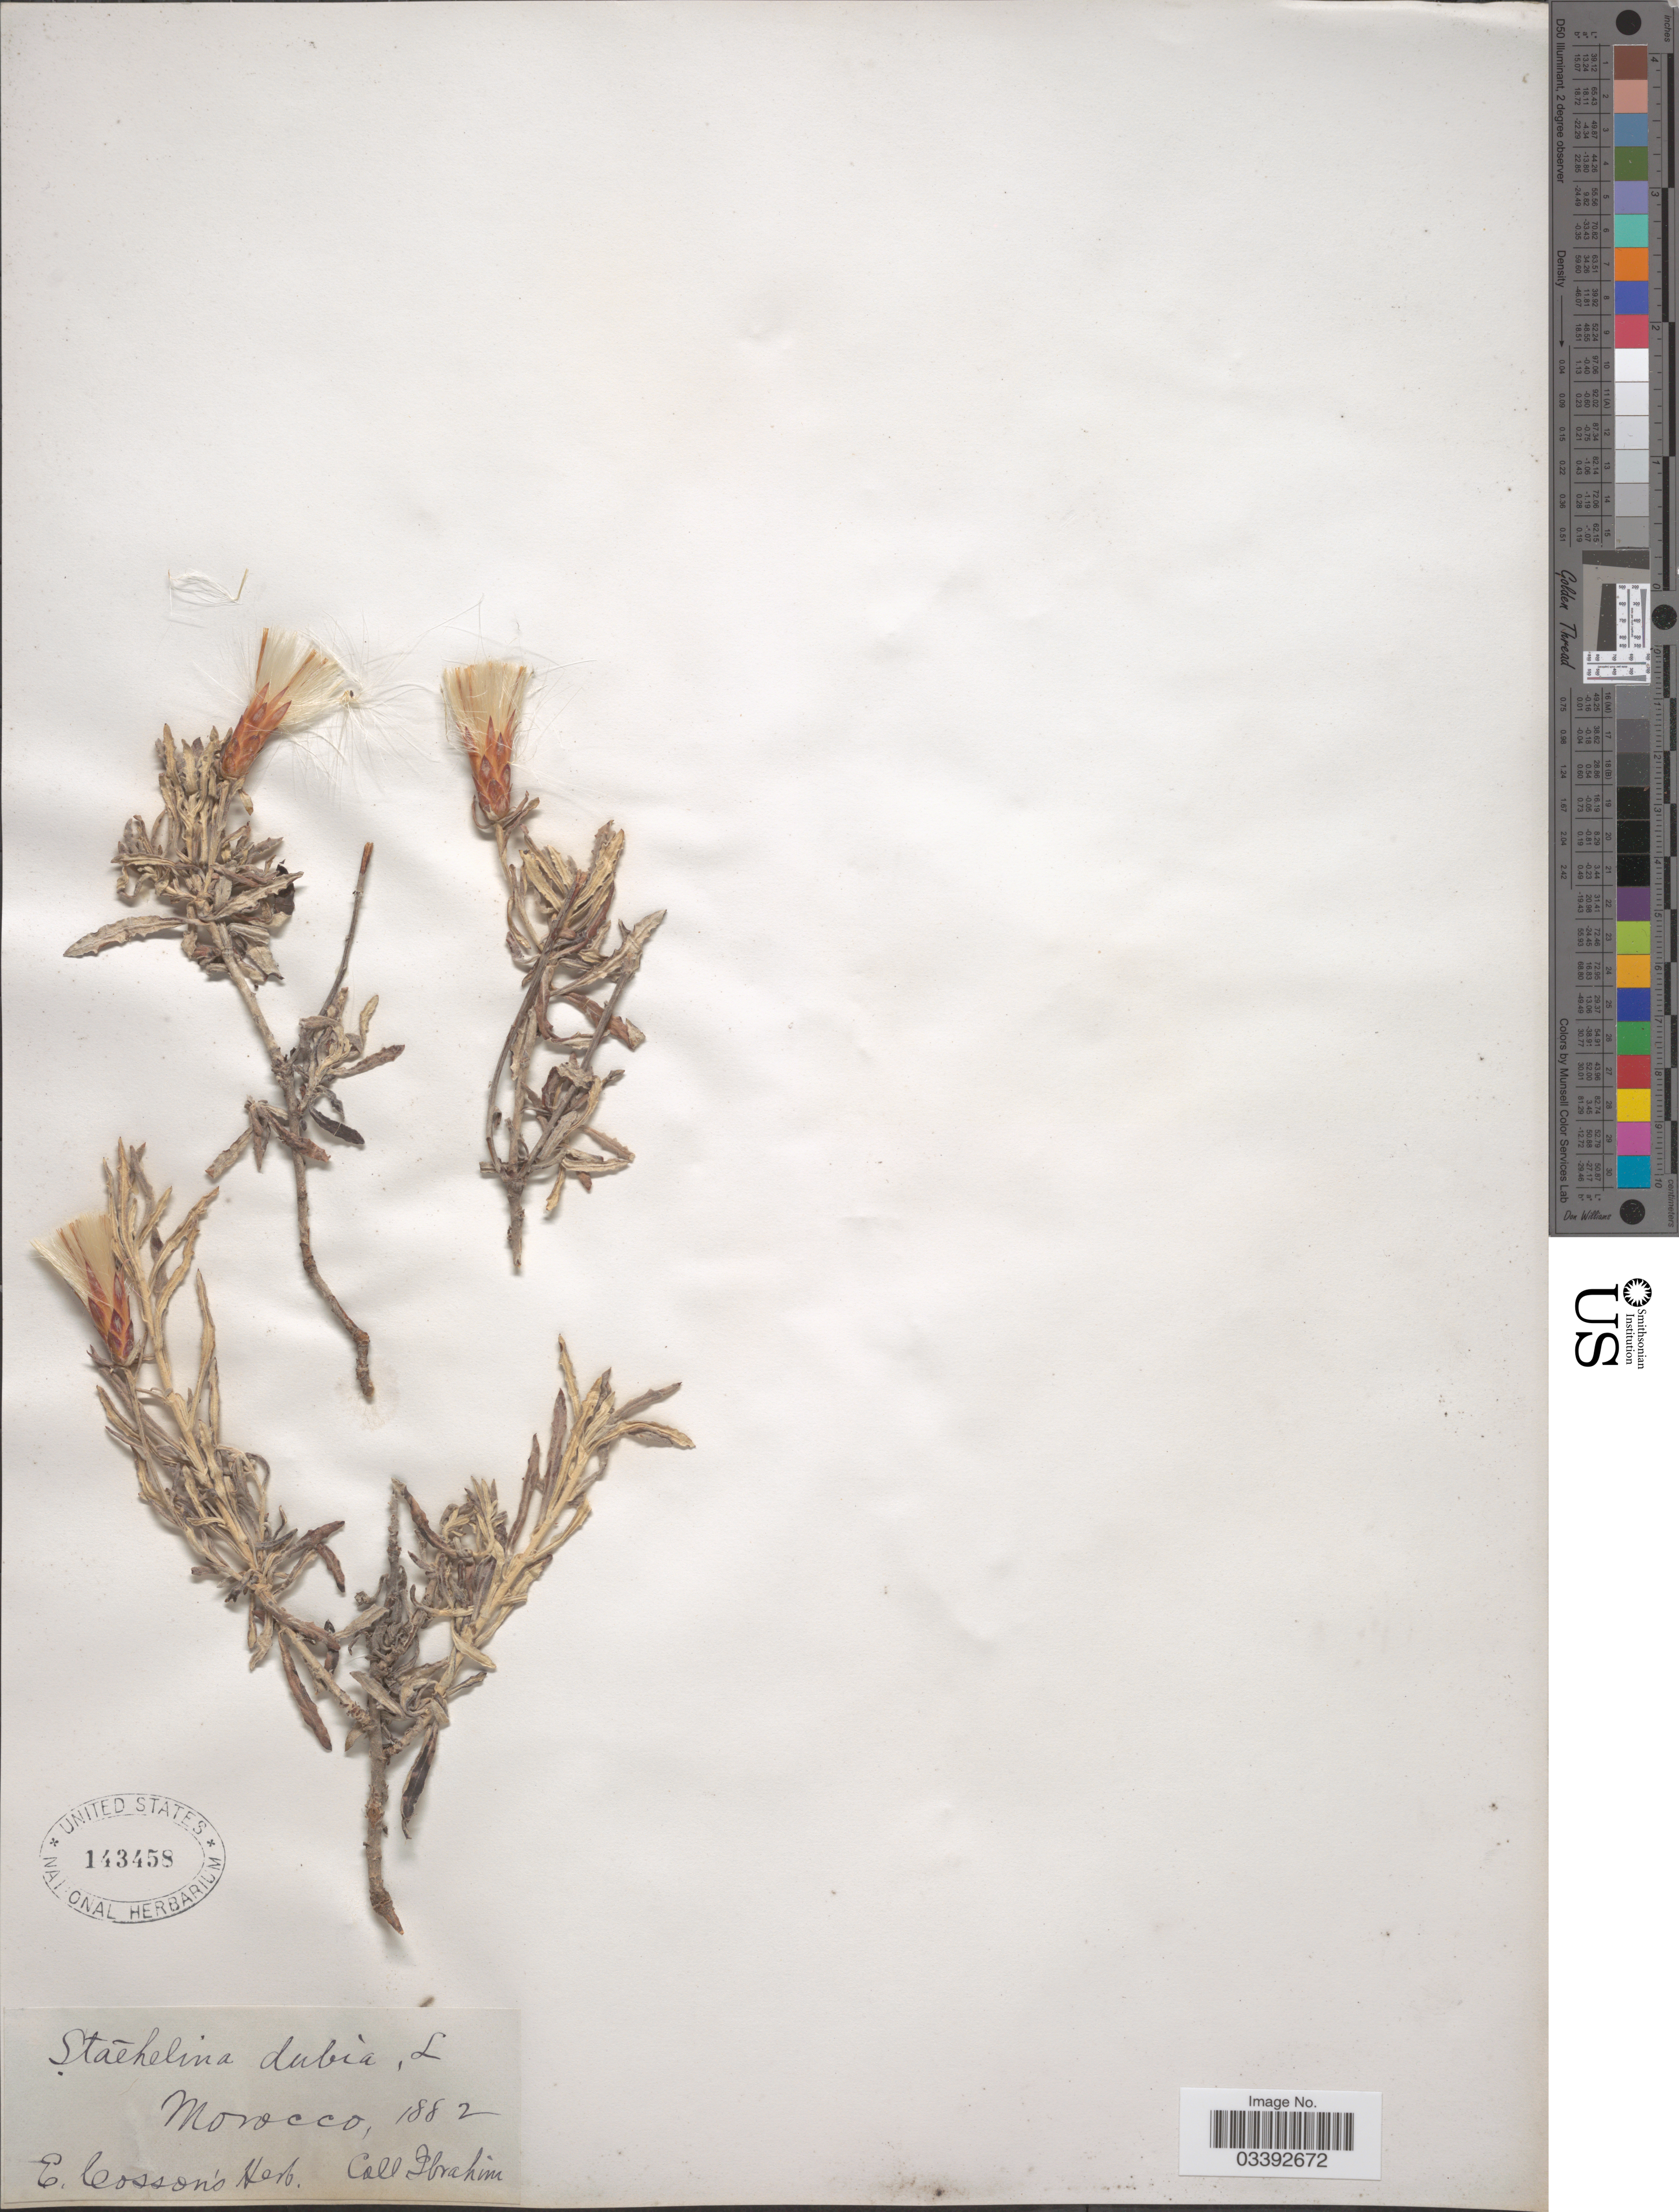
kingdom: Plantae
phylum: Tracheophyta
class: Magnoliopsida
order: Asterales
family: Asteraceae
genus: Staehelina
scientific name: Staehelina petiolata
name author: (L.) Hilliard & B.L. Burtt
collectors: -. Ibrahim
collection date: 1882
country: Morocco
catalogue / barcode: US 143458